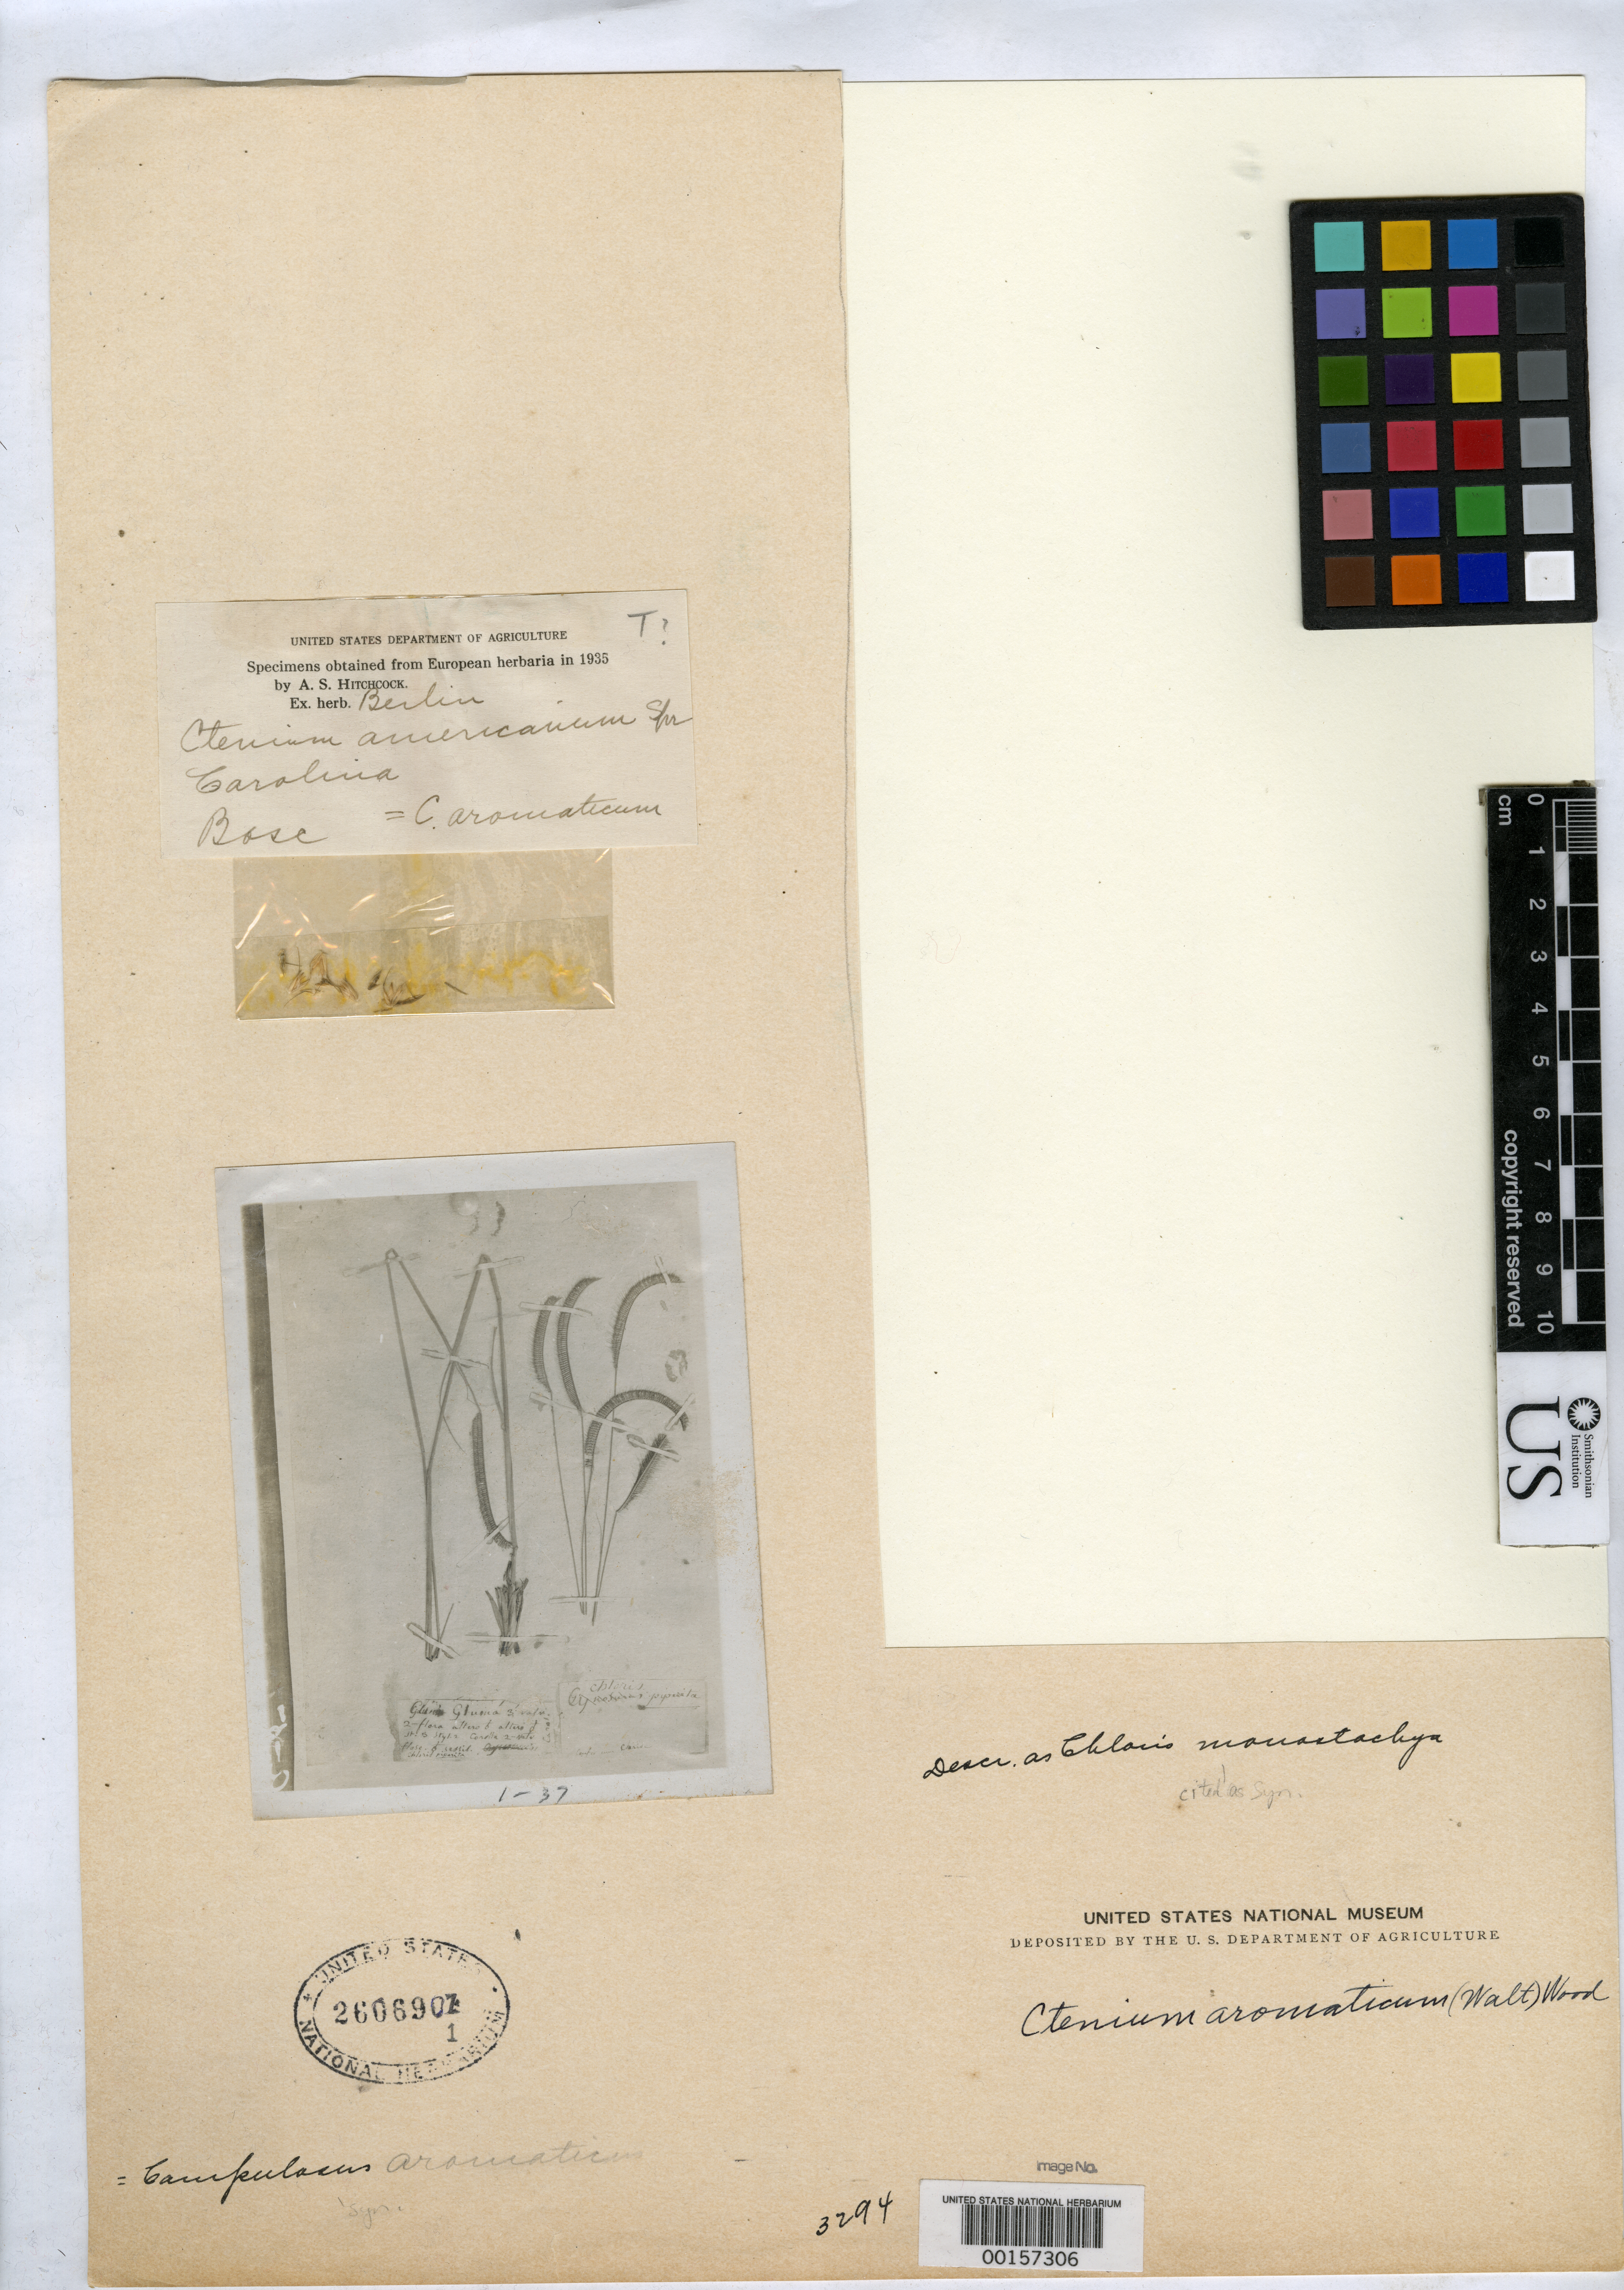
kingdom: Plantae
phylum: Tracheophyta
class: Liliopsida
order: Poales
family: Poaceae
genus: Ctenium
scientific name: Ctenium americanum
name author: A. Spreng.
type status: Type Fragment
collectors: L. A. G. Bosc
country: United States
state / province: North Carolina / South Carolina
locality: "Carolina"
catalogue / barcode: US 2606901